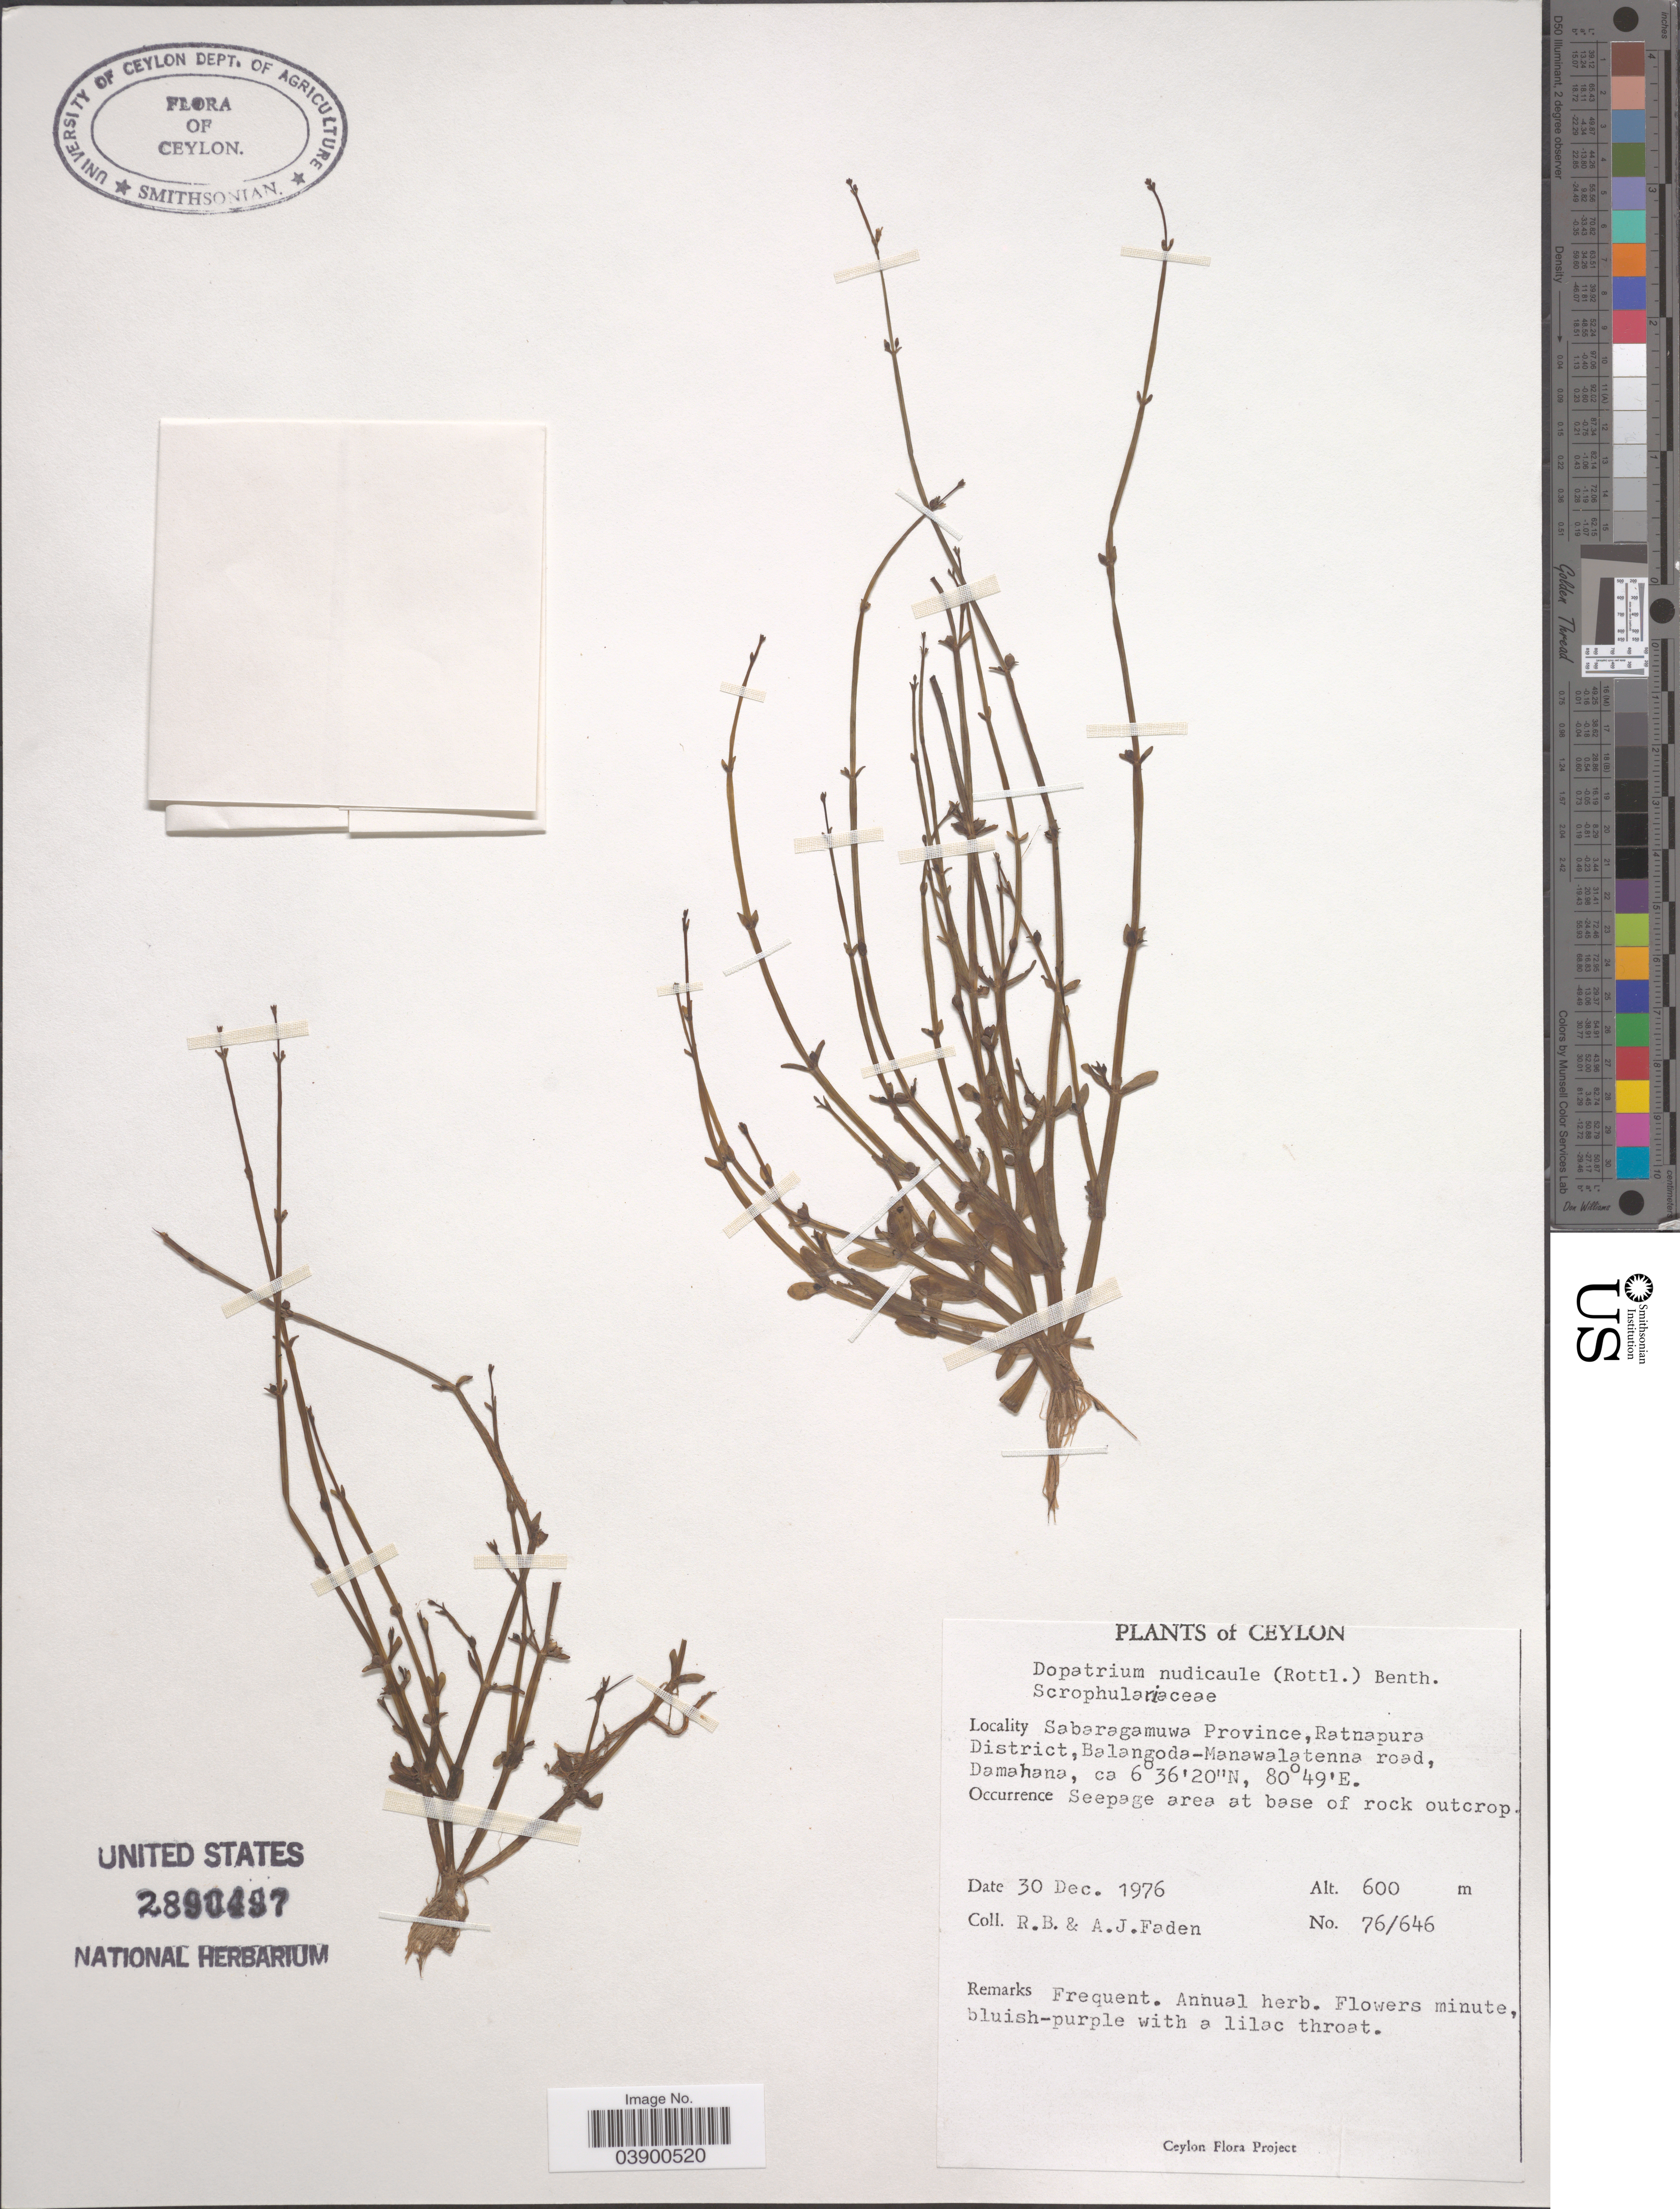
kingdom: Plantae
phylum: Tracheophyta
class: Magnoliopsida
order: Lamiales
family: Plantaginaceae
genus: Dopatrium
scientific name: Dopatrium nudicaule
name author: (Willd.) Benth.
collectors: R. B. Faden & A. J. Faden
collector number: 76/646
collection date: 1976-12-30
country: Sri Lanka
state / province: Sabaragamuwa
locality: Ceylon. Ratnapura District, Balangoda-manawalatenna road, Damahan.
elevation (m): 600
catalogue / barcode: US 2890487